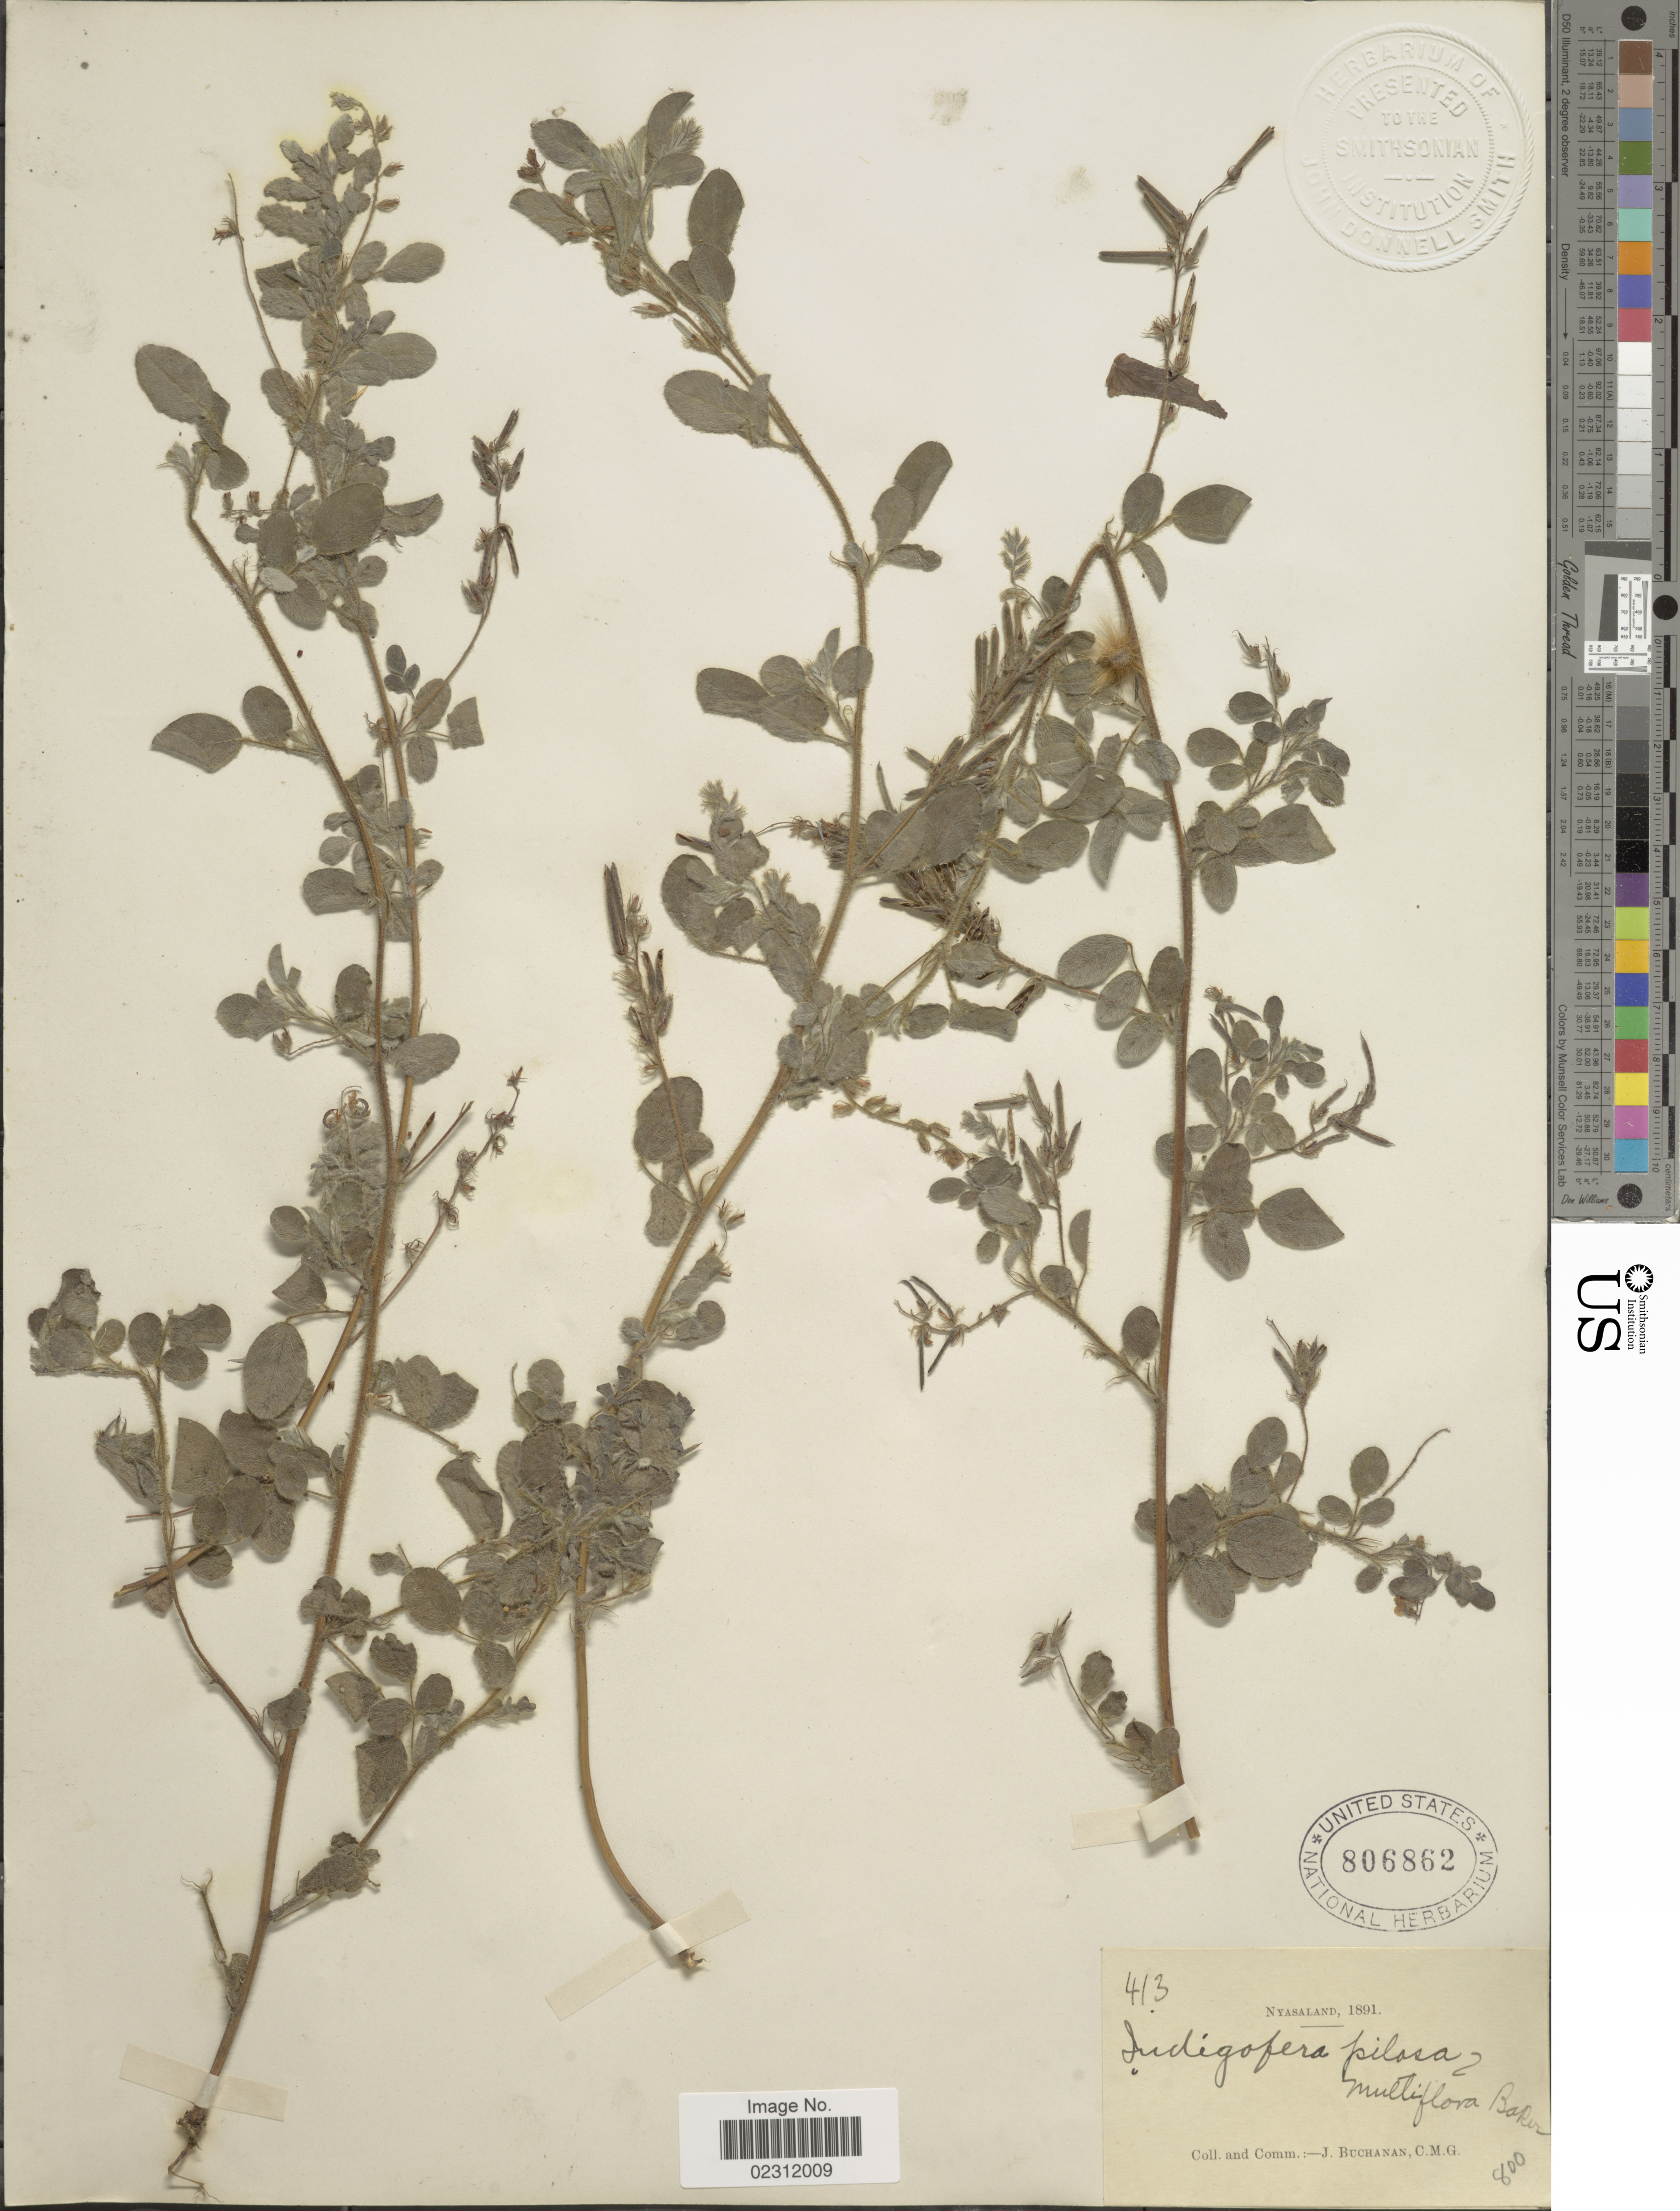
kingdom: Plantae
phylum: Tracheophyta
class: Magnoliopsida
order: Fabales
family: Fabaceae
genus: Indigofera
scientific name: Indigofera pilosa var. multiflora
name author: Baker f.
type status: Isosyntype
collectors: J. Buchanan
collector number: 413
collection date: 1891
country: Malawi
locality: Nyasaland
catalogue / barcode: US 806862